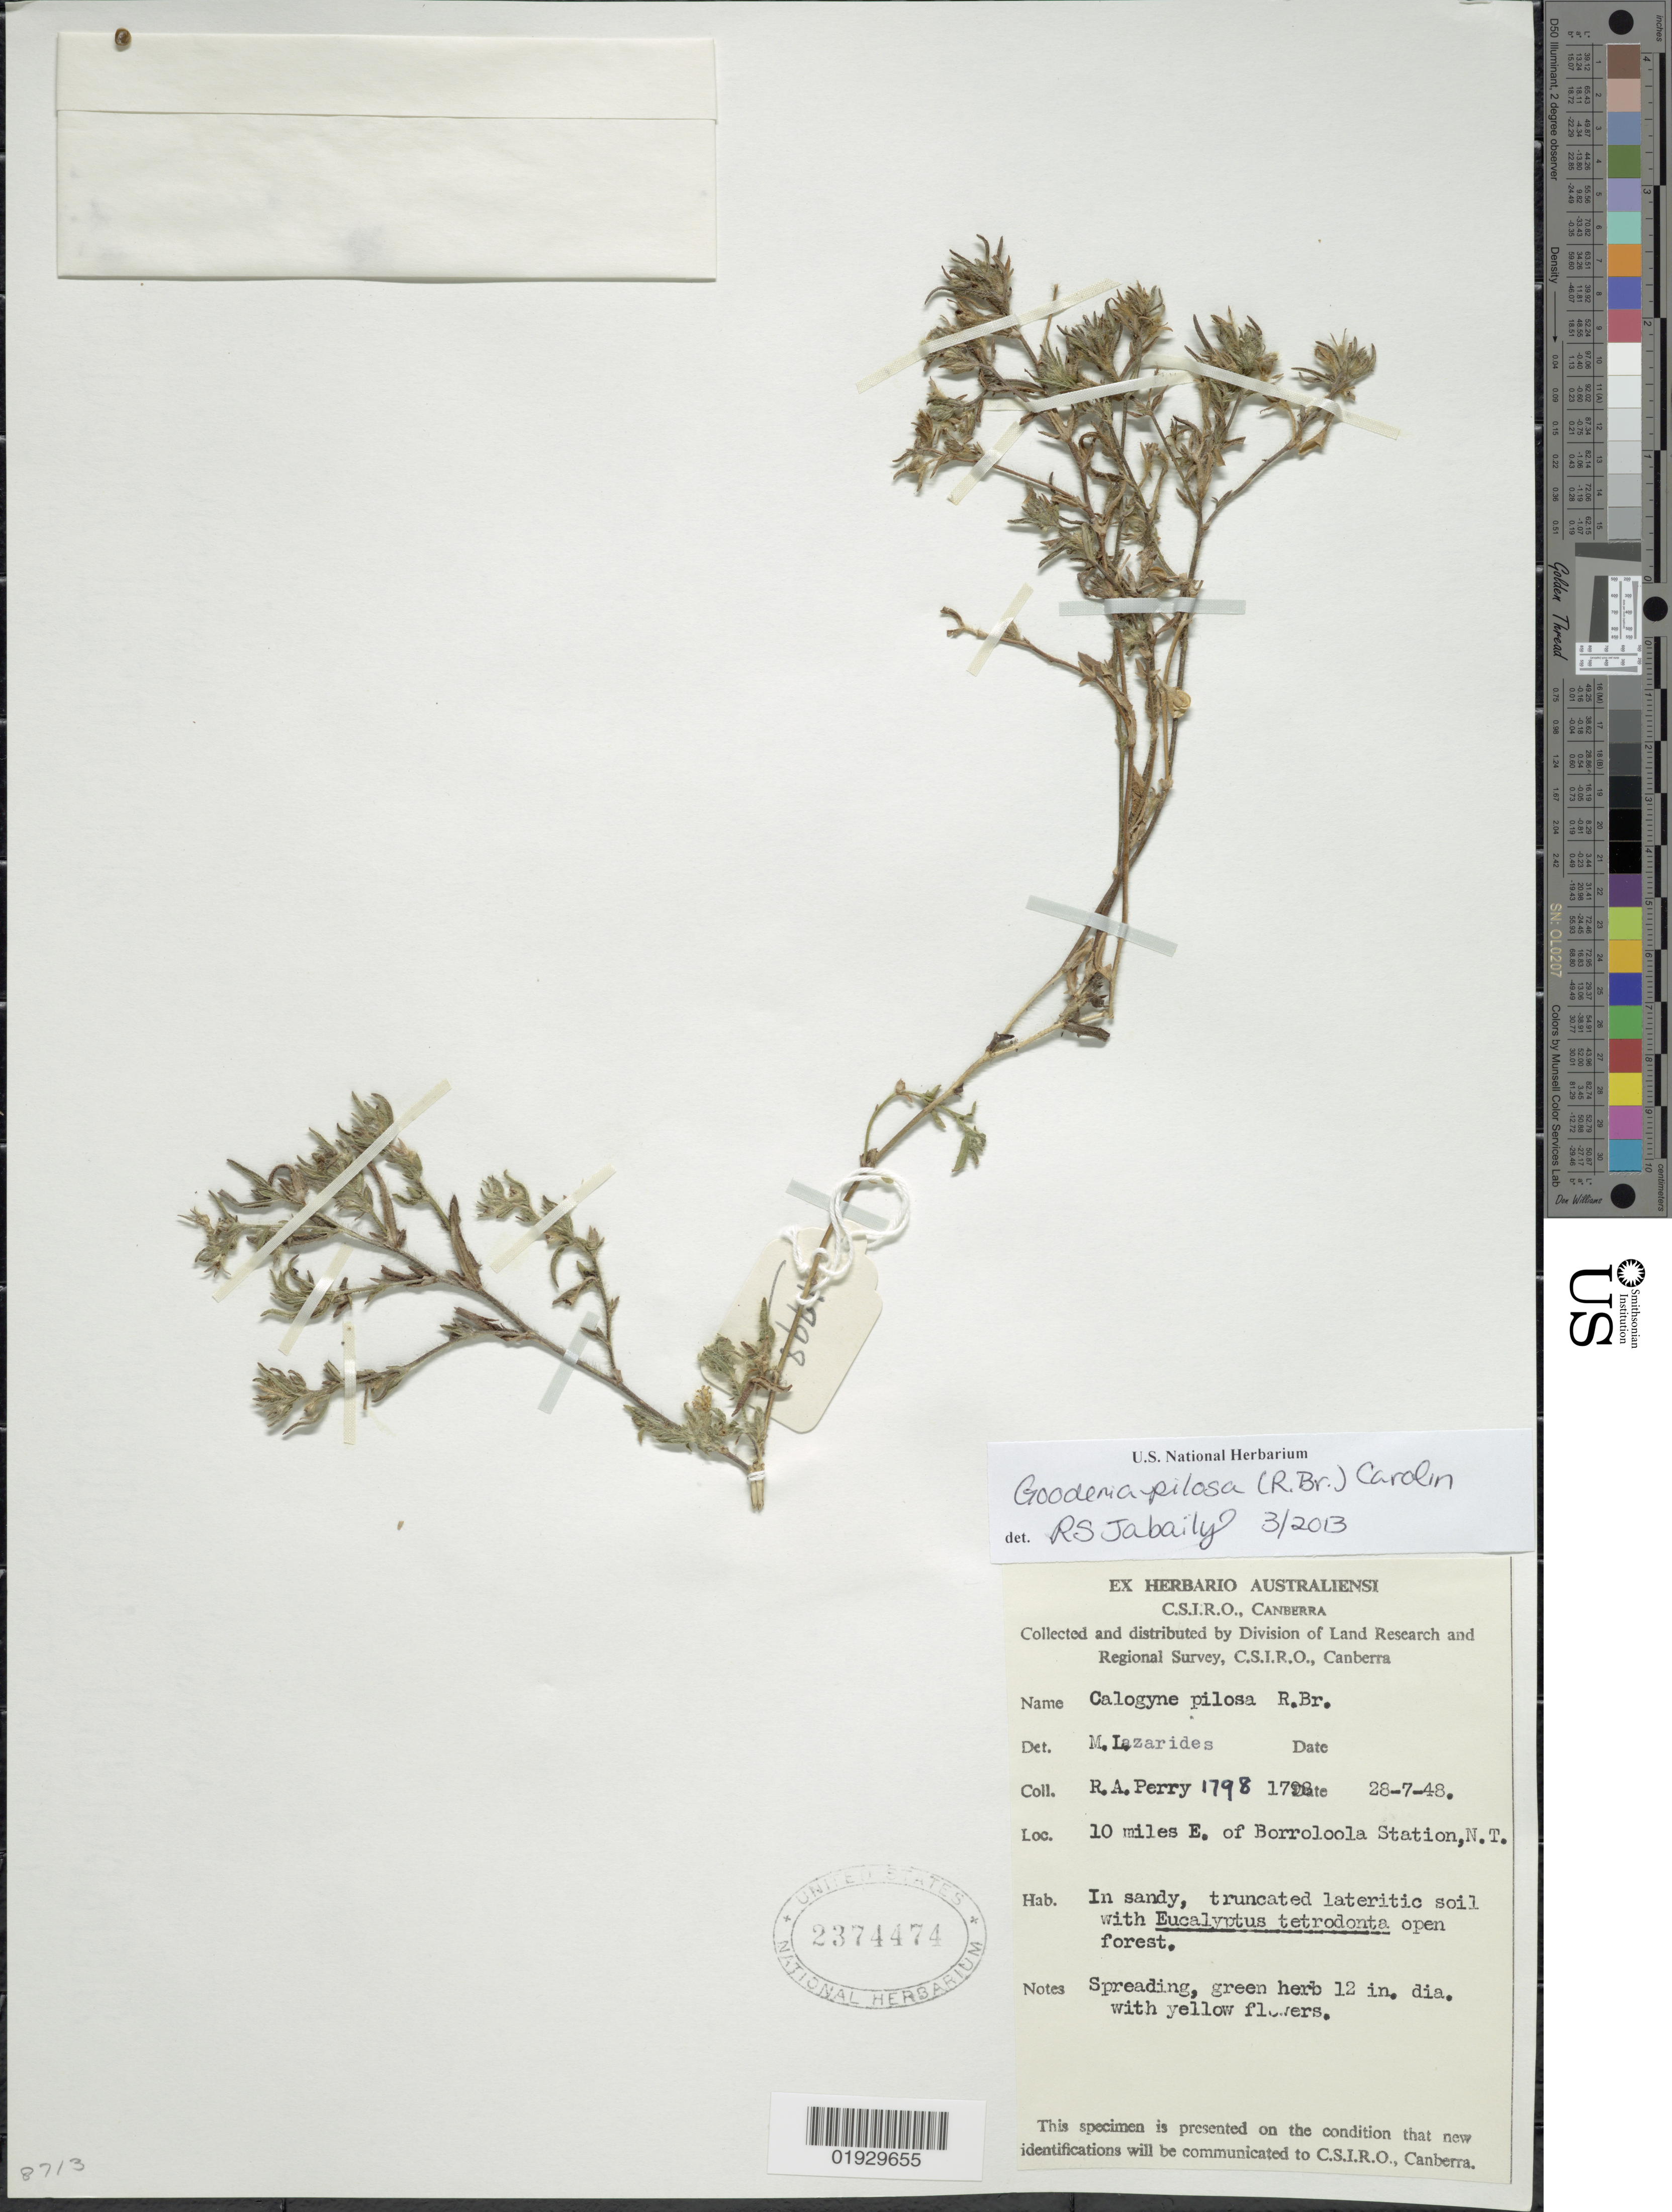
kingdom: Plantae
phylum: Tracheophyta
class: Magnoliopsida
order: Asterales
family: Goodeniaceae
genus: Goodenia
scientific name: Goodenia pilosa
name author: (R. Br.) Carolin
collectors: Perry, R. A.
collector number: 1798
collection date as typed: Transcribed d/m/y: 28/7/48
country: Australia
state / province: Northern Territory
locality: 10 miles E. of Borroloola Station, N.T.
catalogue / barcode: US 2374474